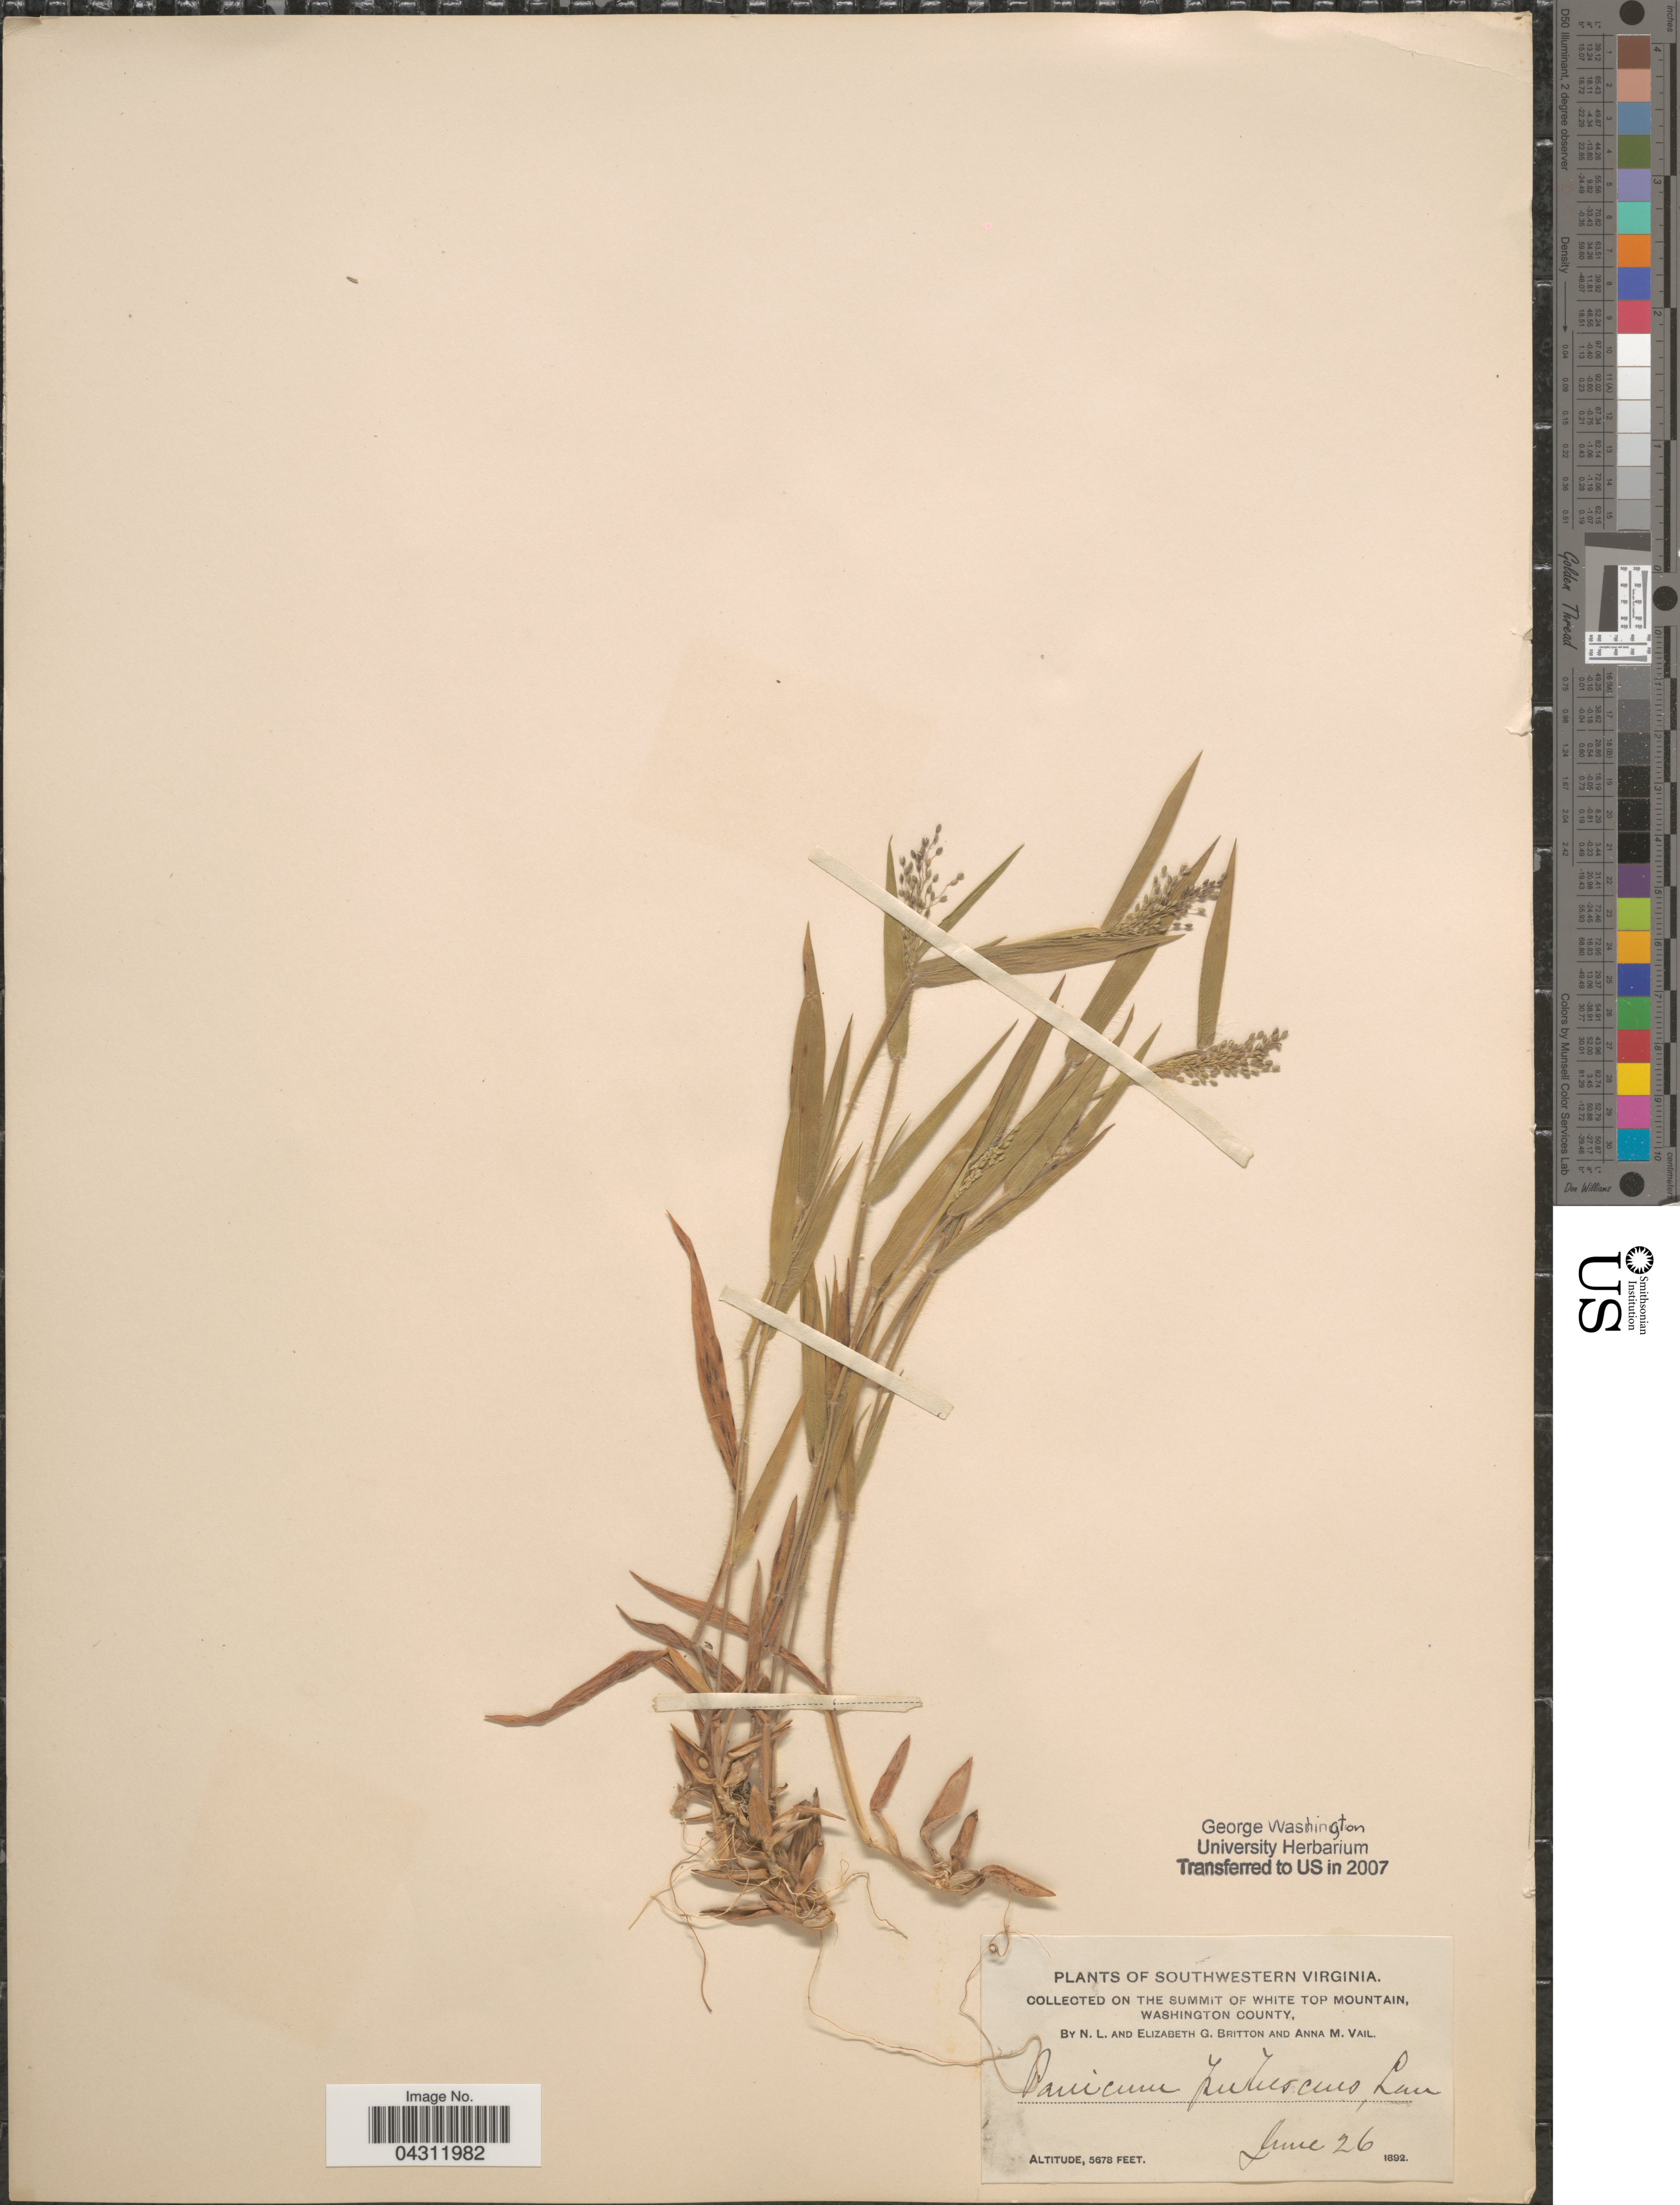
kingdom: Plantae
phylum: Tracheophyta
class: Liliopsida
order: Poales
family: Poaceae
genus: Panicum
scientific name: Panicum sp.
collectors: Mrs. N. L. Britton, E. G. Britton & A. Vail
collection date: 1892-06-26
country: United States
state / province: Virginia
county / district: Washington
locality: Southwestern Virginia. On the summit of White Top Mountain, Washington County.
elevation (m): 1731